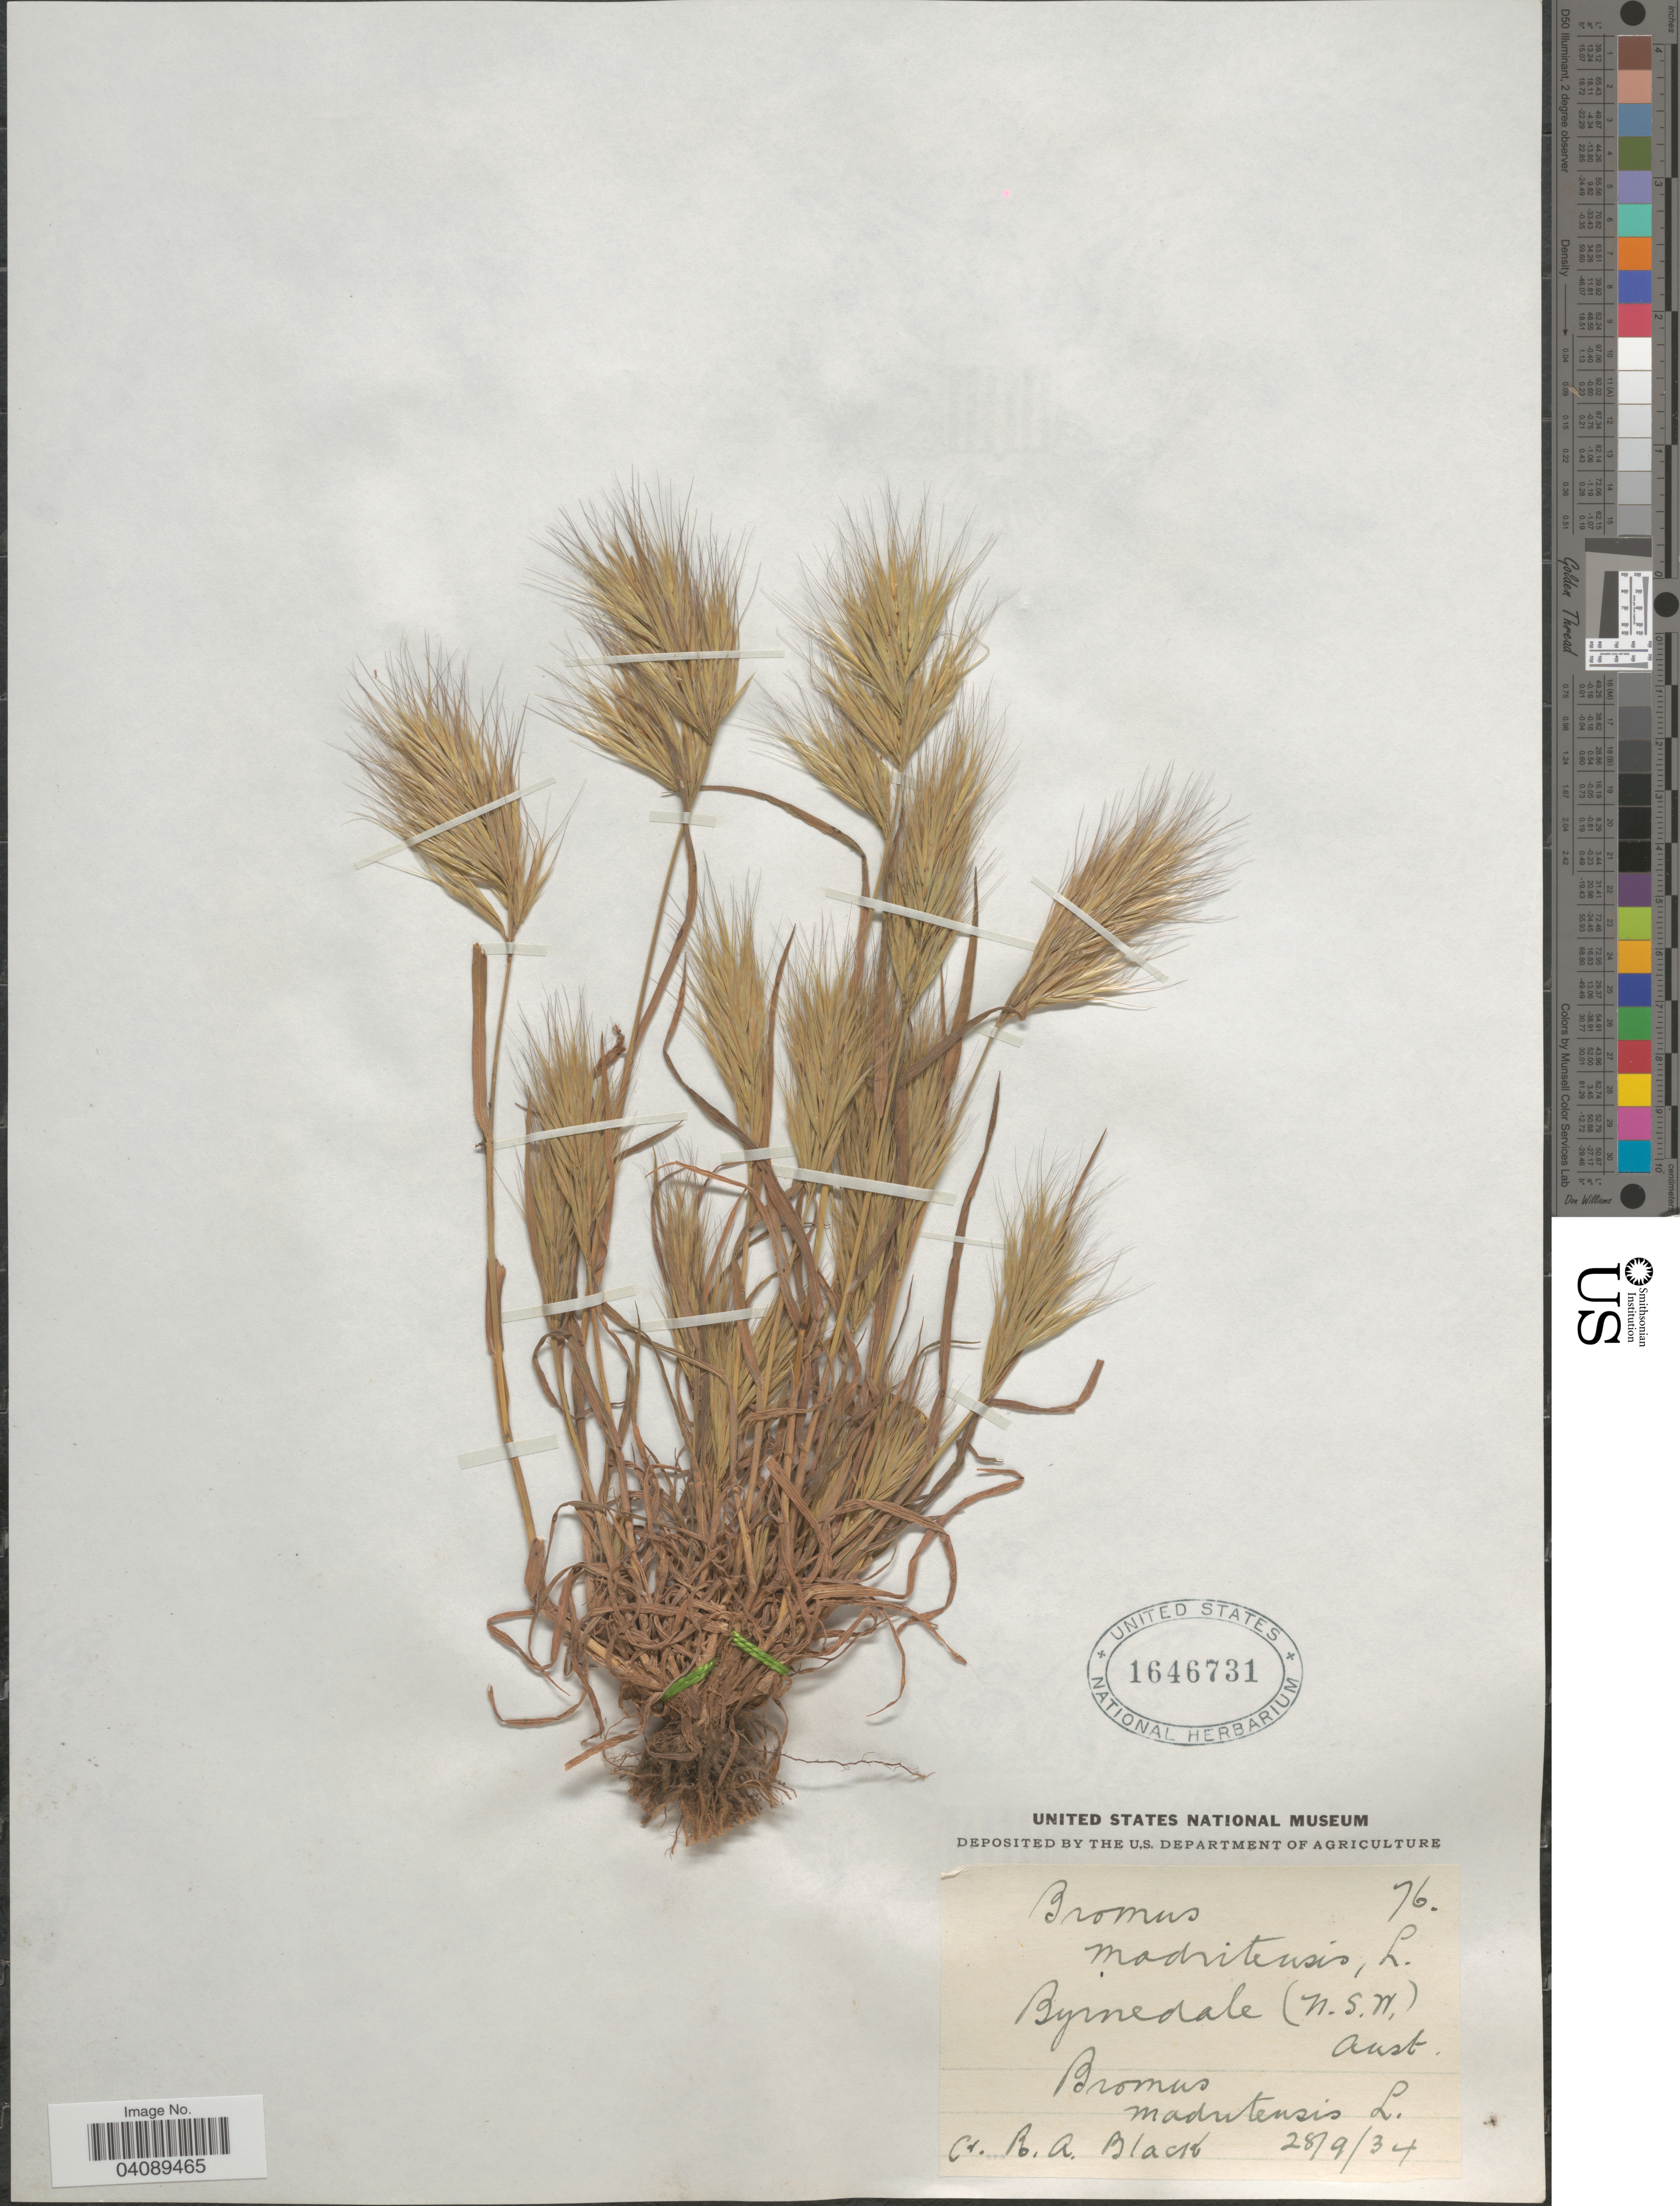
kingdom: Plantae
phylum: Tracheophyta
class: Liliopsida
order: Poales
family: Poaceae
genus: Bromus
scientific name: Bromus rubens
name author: L.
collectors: R. A. Black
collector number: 76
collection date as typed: Transcribed d/m/y: 28/9/34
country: Australia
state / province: New South Wales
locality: Byrnedale.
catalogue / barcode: US 1646731